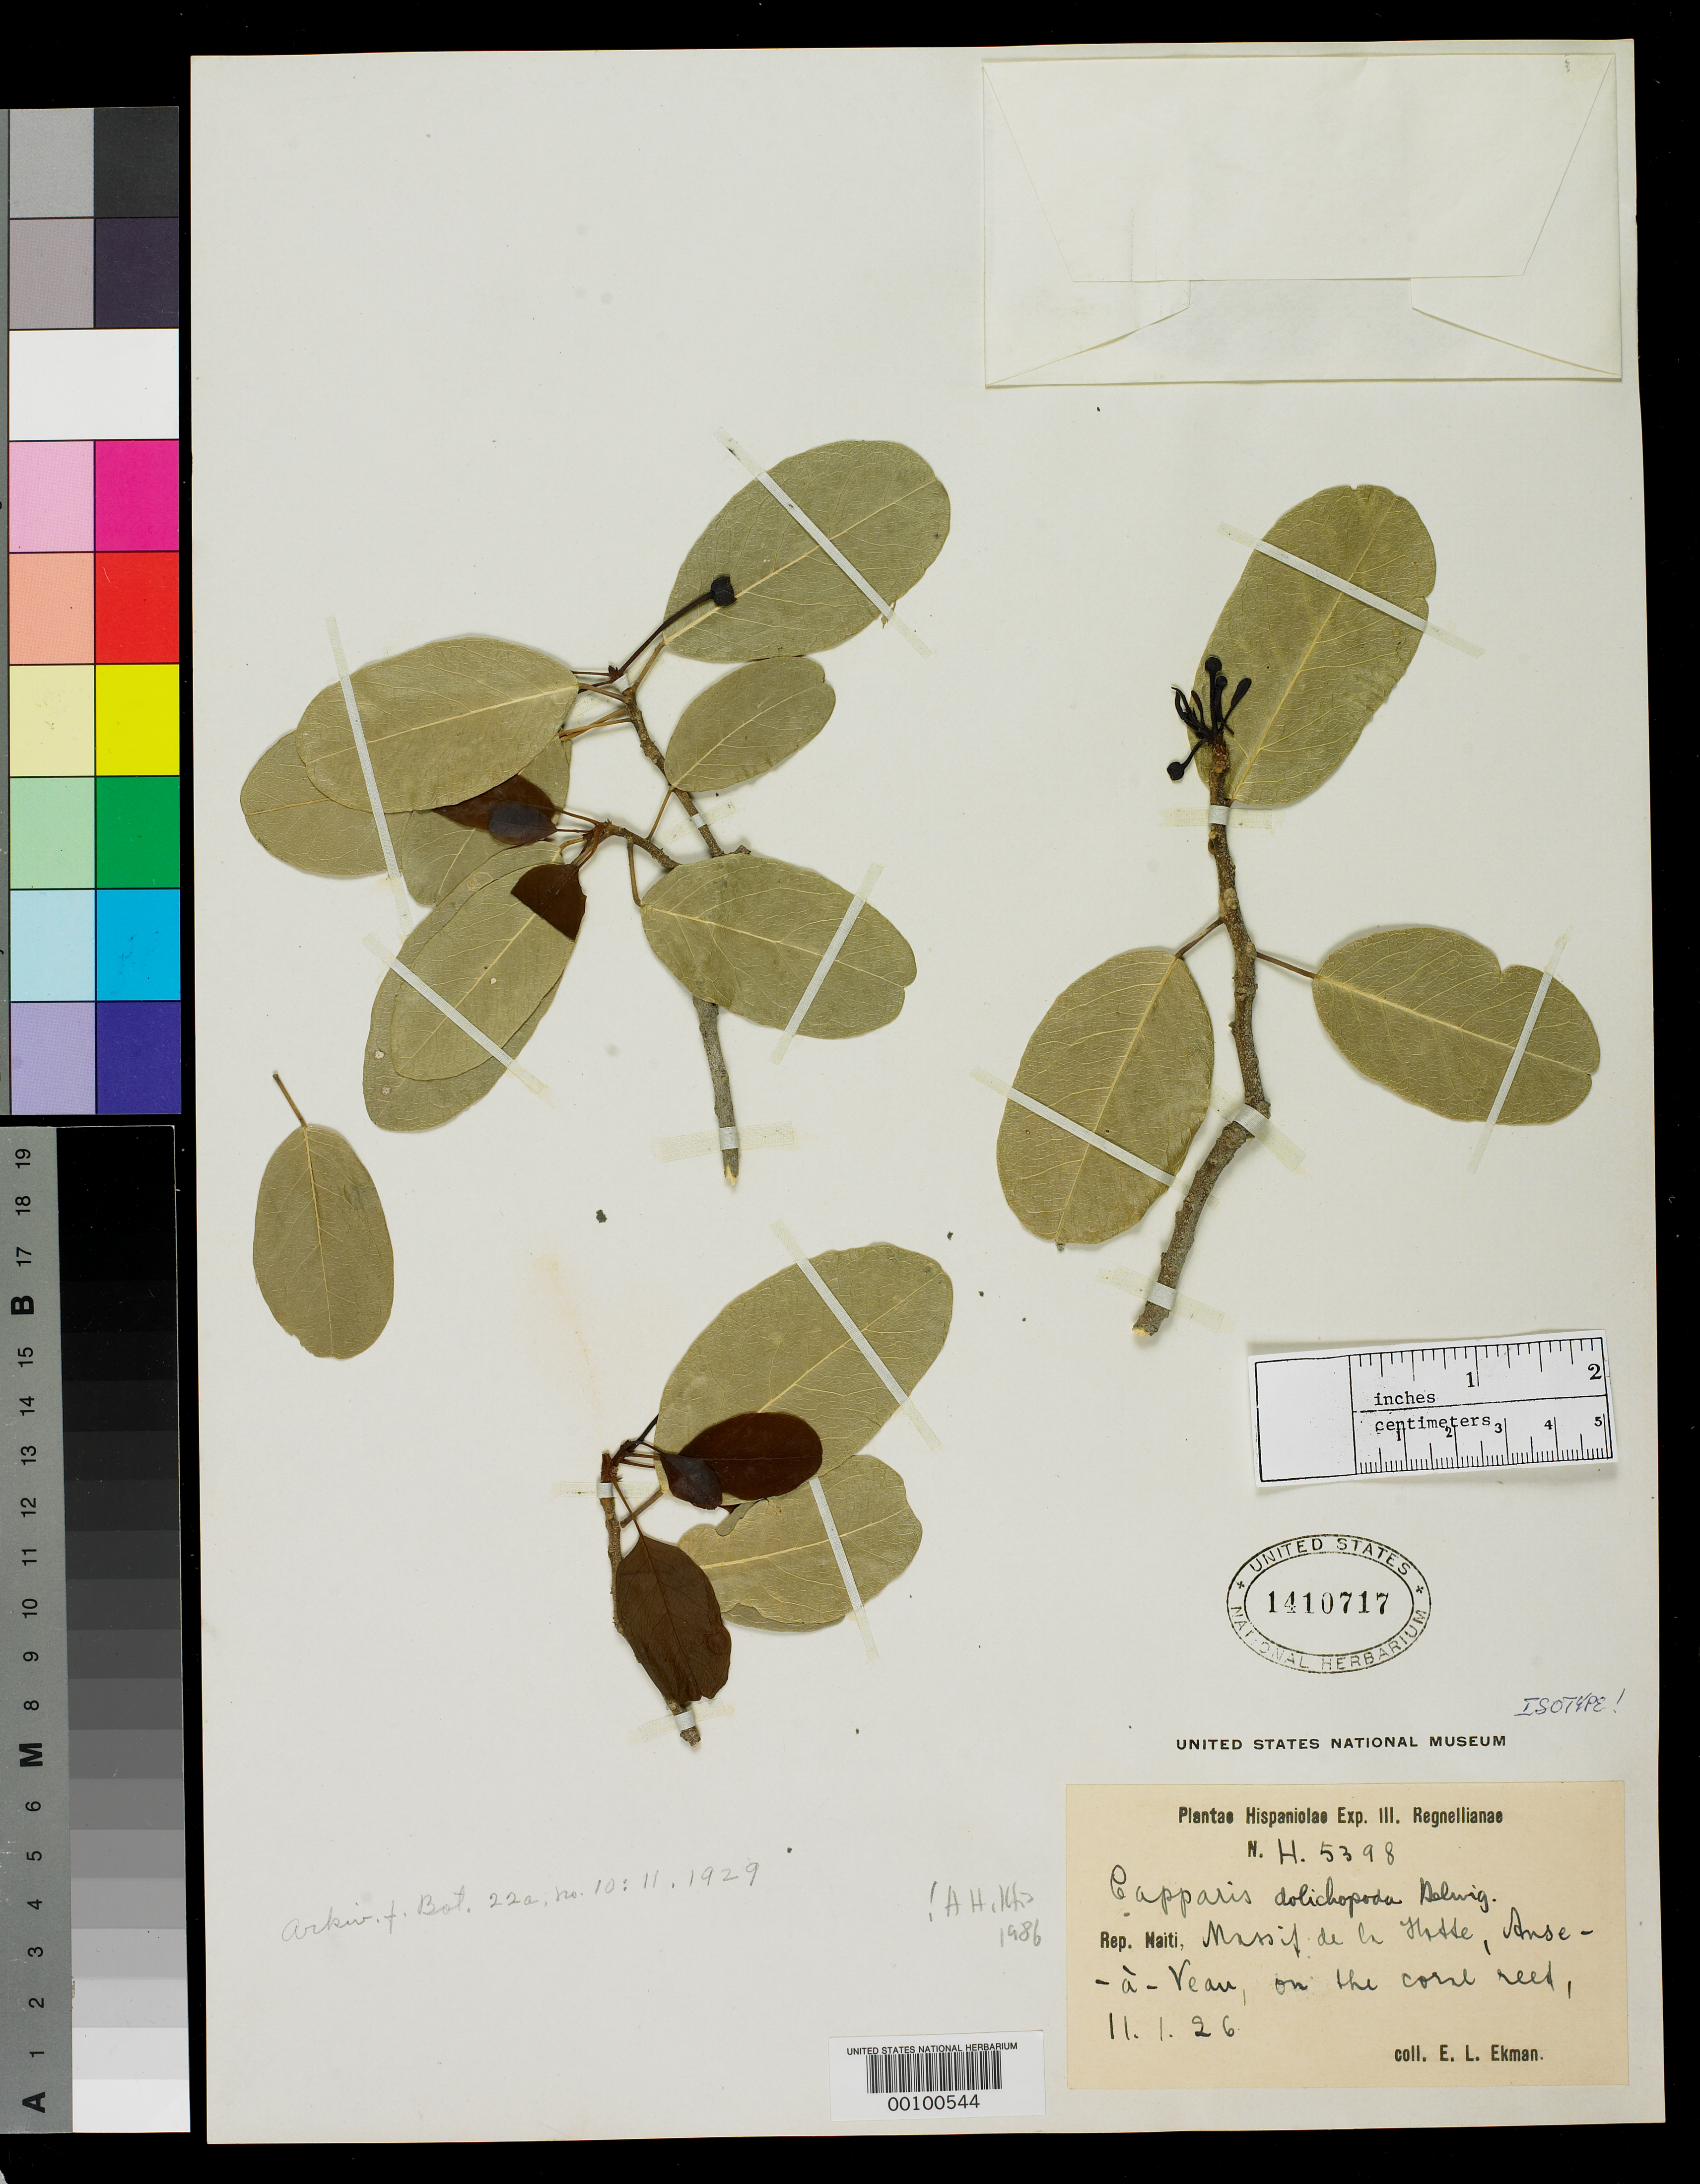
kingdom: Plantae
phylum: Tracheophyta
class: Magnoliopsida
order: Brassicales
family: Capparaceae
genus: Capparis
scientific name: Capparis dolichopoda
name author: Helwig in Urb.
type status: Isotype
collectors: E. L. Ekman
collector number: H 5398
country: Haiti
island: Hispaniola Island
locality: Massif de La Hotte.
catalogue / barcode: US 1410717